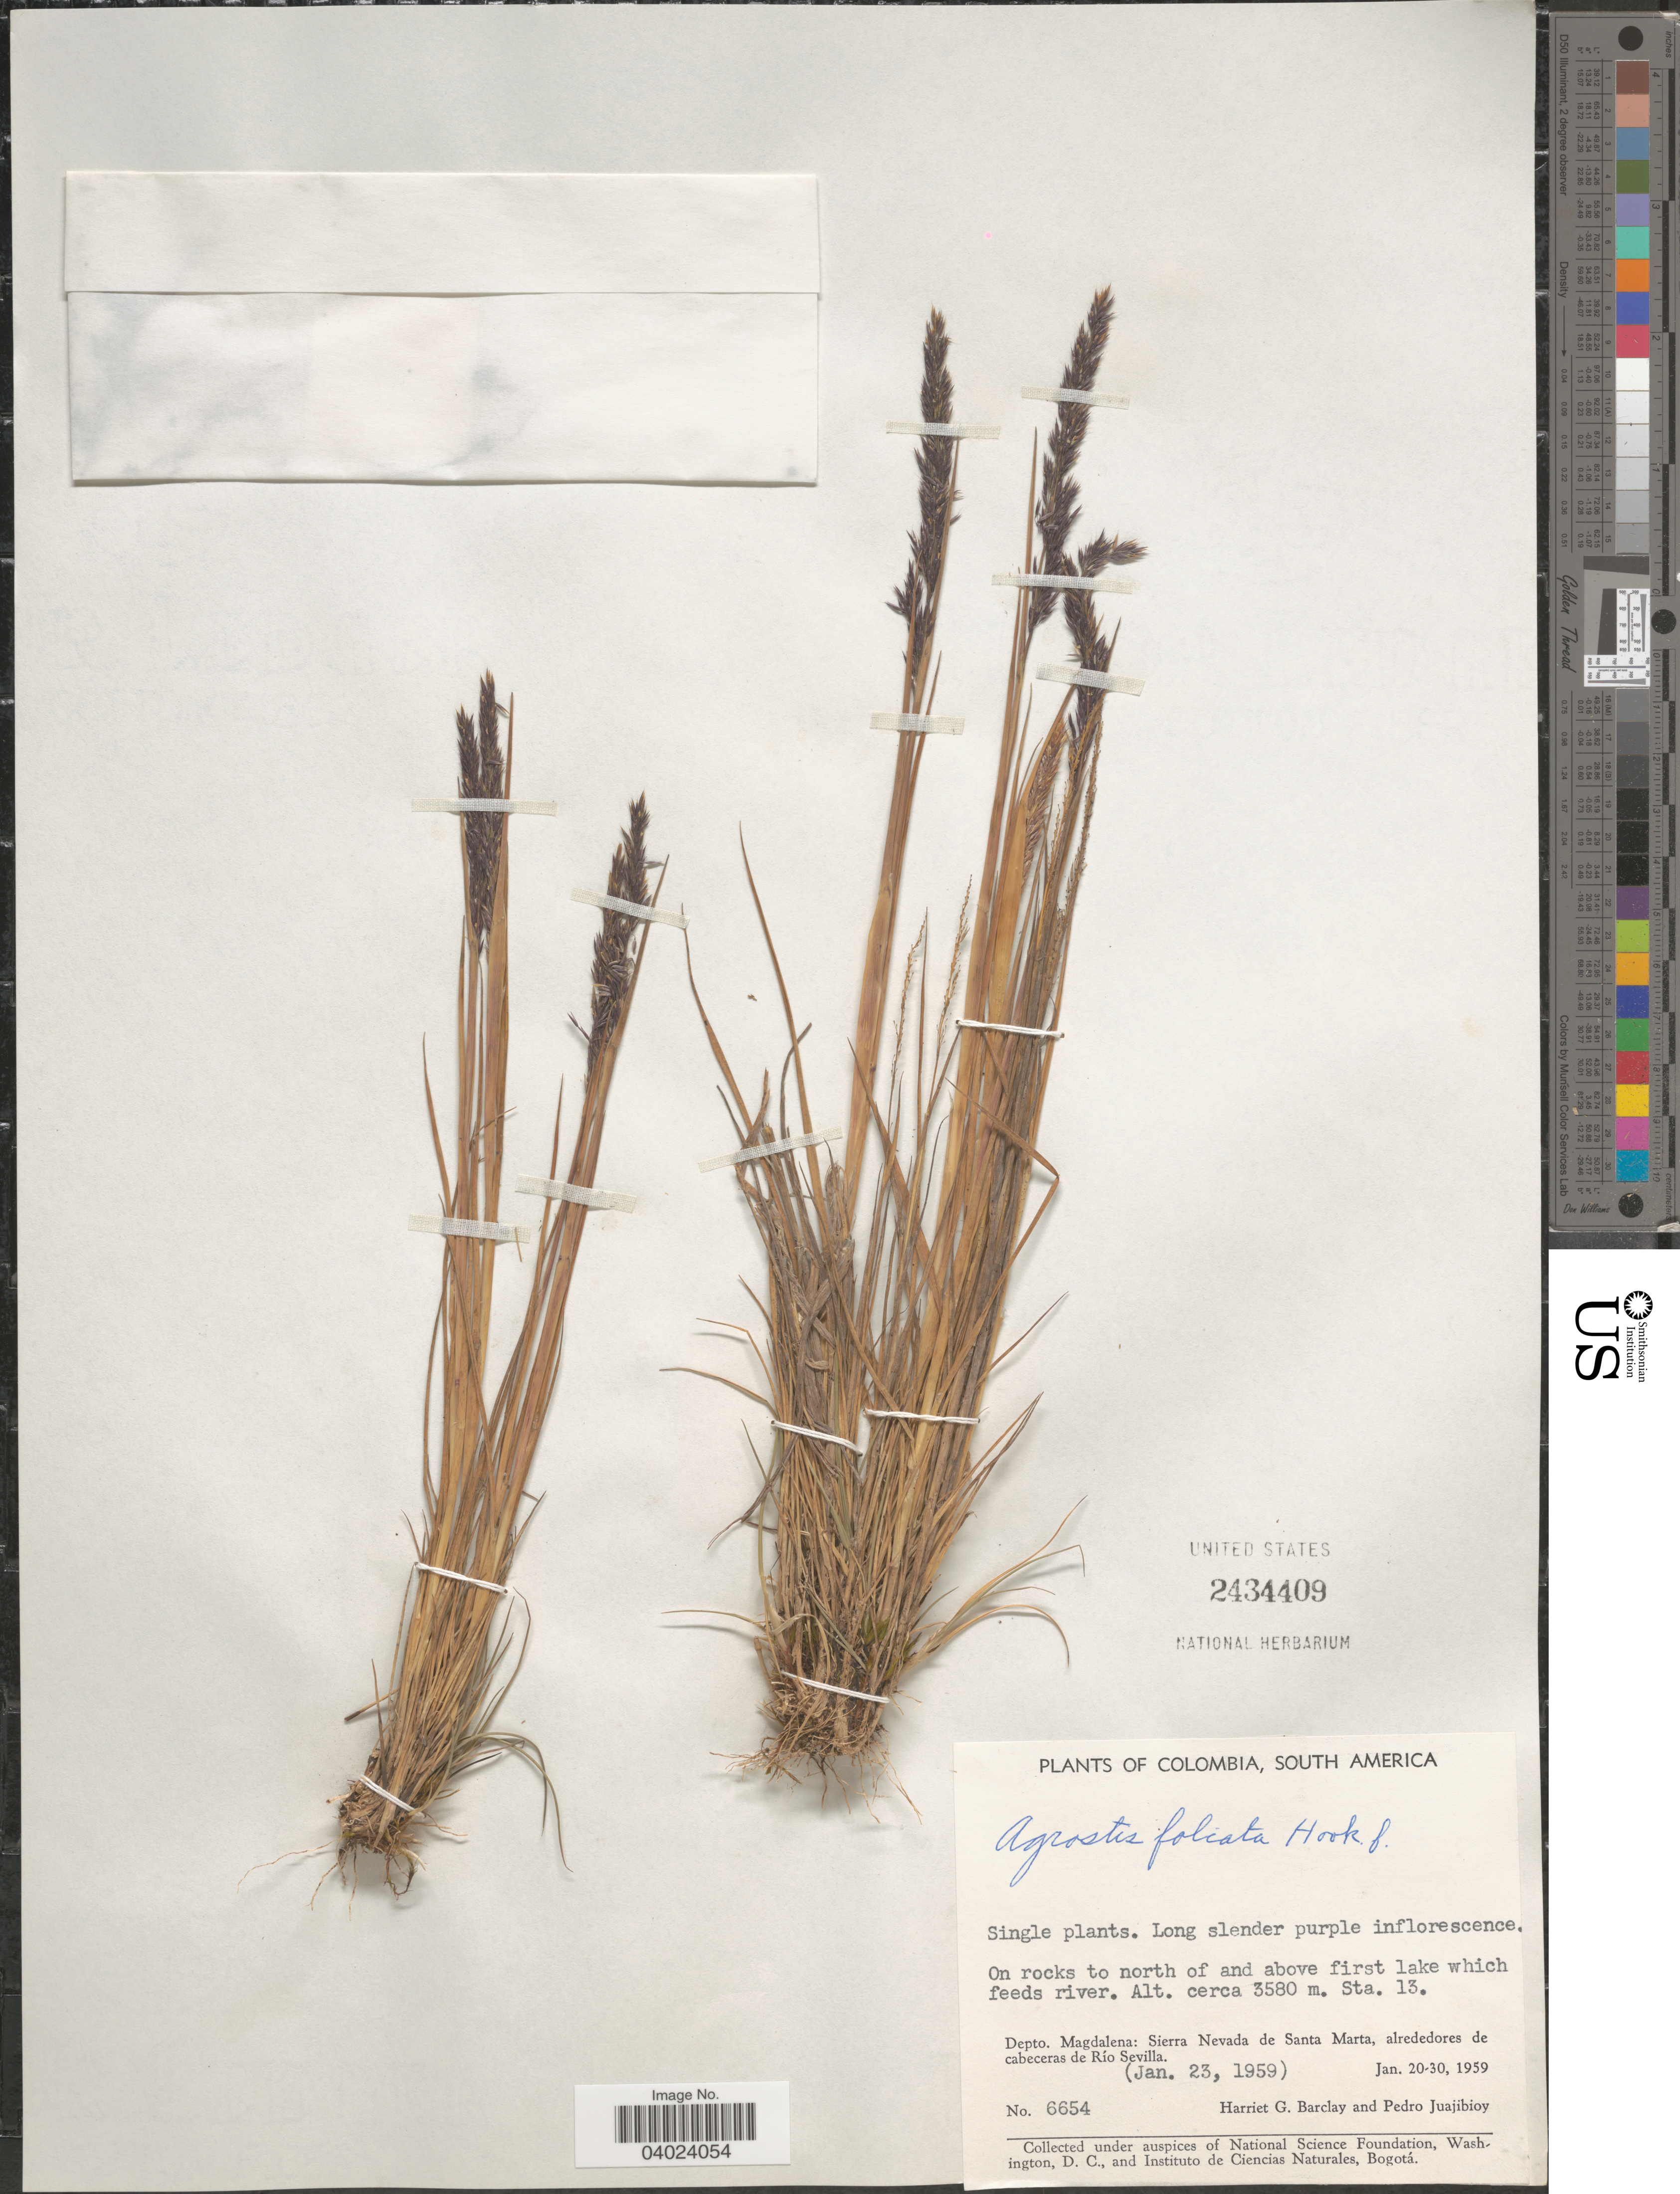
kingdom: Plantae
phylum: Tracheophyta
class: Liliopsida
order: Poales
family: Poaceae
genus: Agrostis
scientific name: Agrostis foliata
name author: Hook. f.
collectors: H. G. Barclay & P. Juajibioy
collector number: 6654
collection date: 1959-01-23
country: Colombia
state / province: Magdalena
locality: On rocks to north of and above first lake which feeds river. Sta. 13. Depto. Magdalena: Sierra Nevada de Santa Marta, alrededores de cabeceras de Río Sevilla.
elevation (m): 3580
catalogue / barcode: US 2434409